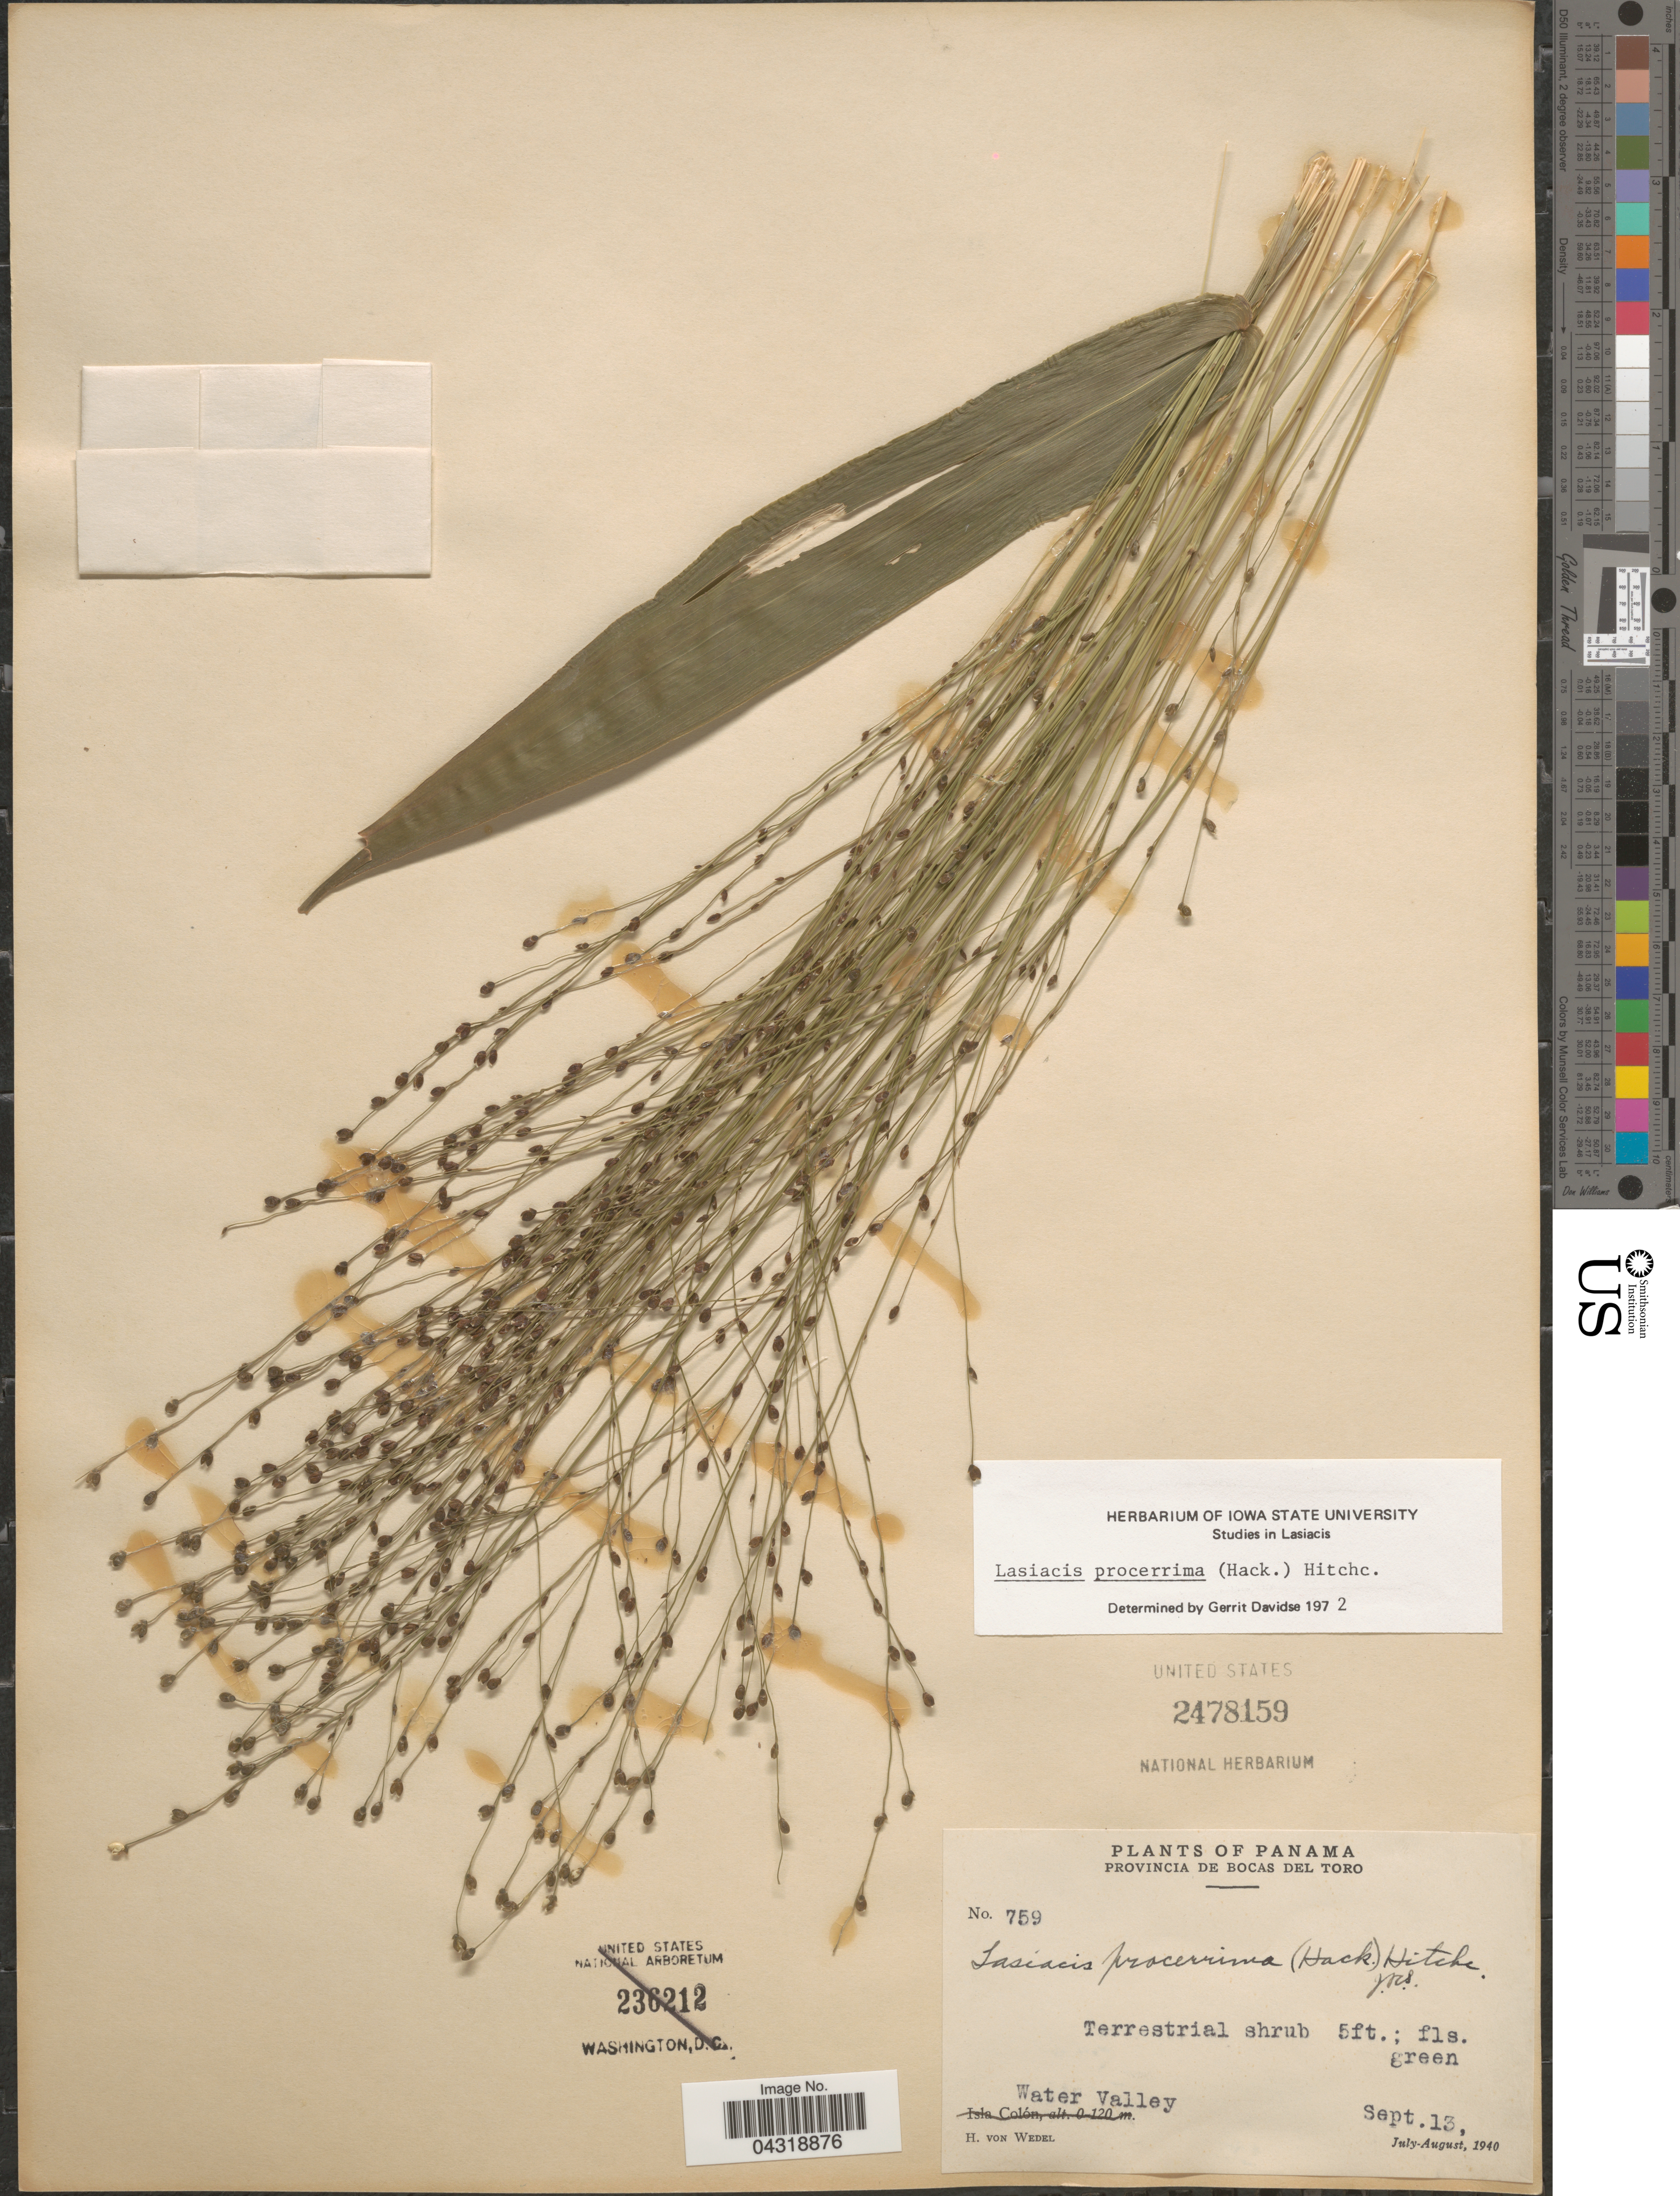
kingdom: Plantae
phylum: Tracheophyta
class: Liliopsida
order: Poales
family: Poaceae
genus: Lasiacis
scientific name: Lasiacis procerrima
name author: (Hack.) Hitchc.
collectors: H. von Wedel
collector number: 759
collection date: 1940-09-13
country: Panama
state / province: Bocas del Toro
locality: Water Valley.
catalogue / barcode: US 2478159